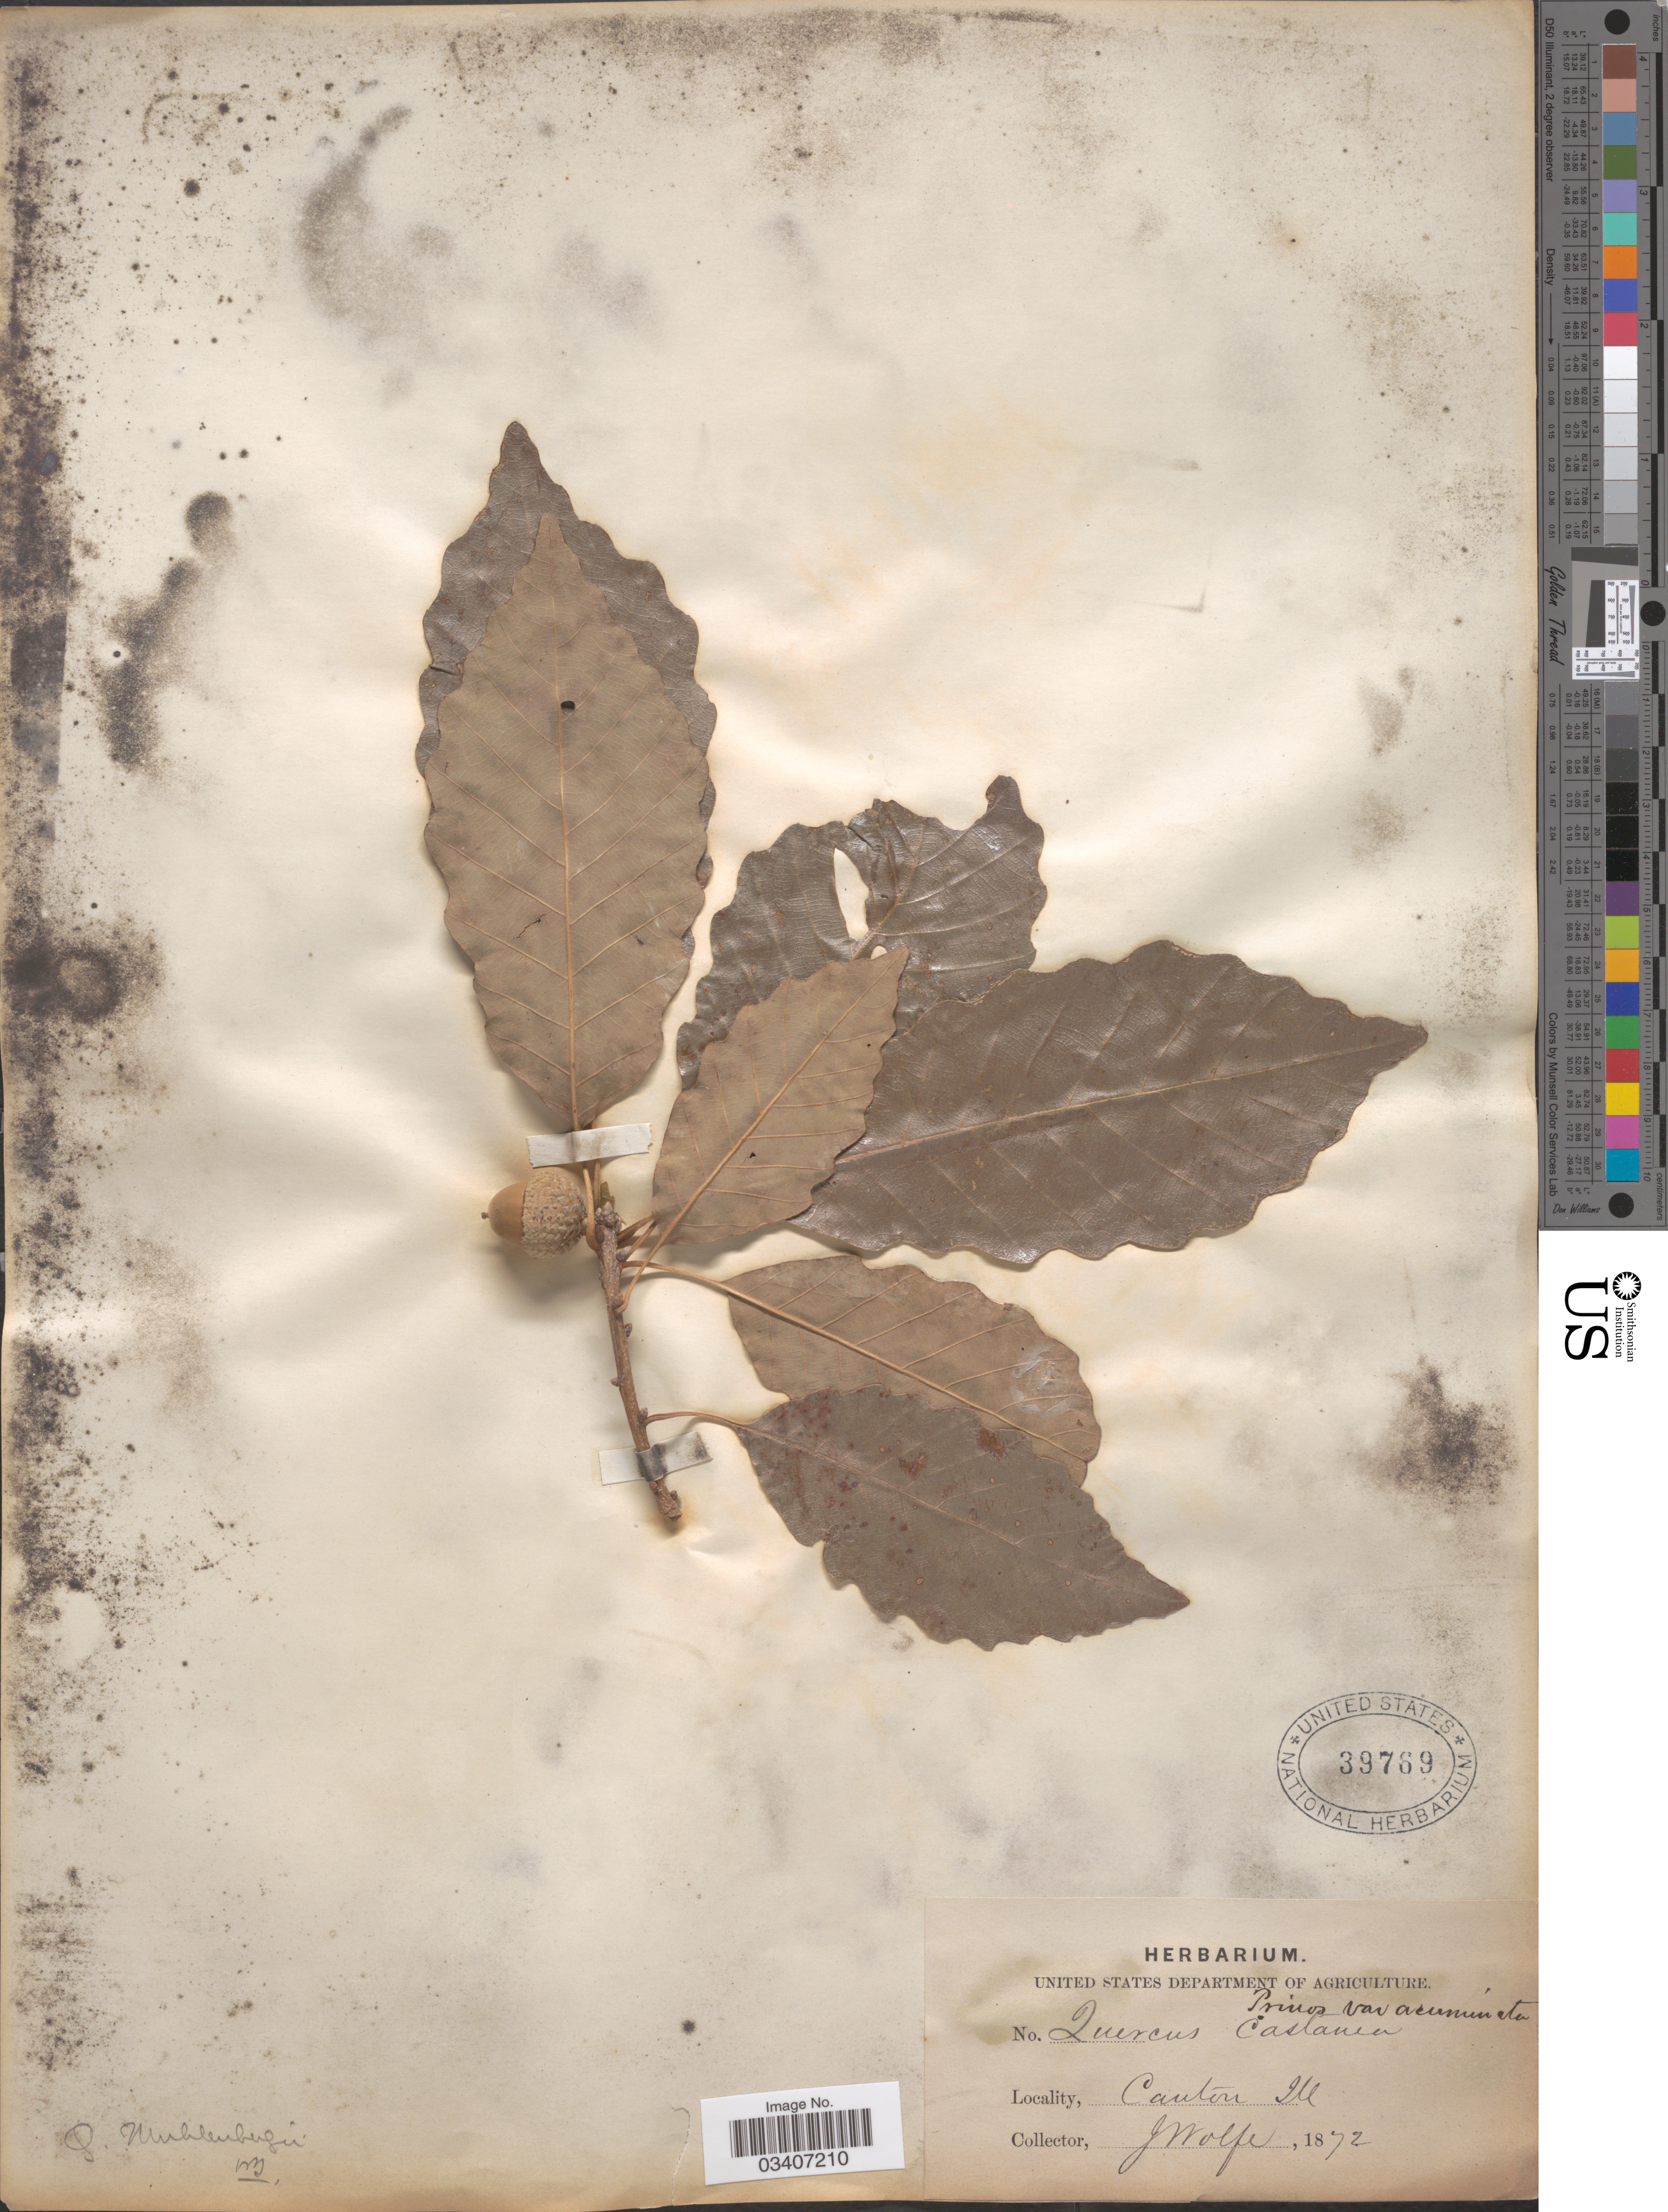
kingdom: Plantae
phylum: Tracheophyta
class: Magnoliopsida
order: Fagales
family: Fagaceae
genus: Quercus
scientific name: Quercus muehlenbergii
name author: Engelm.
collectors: J. Wolfe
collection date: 1872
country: United States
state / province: Illinois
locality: Canton.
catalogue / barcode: US 39769